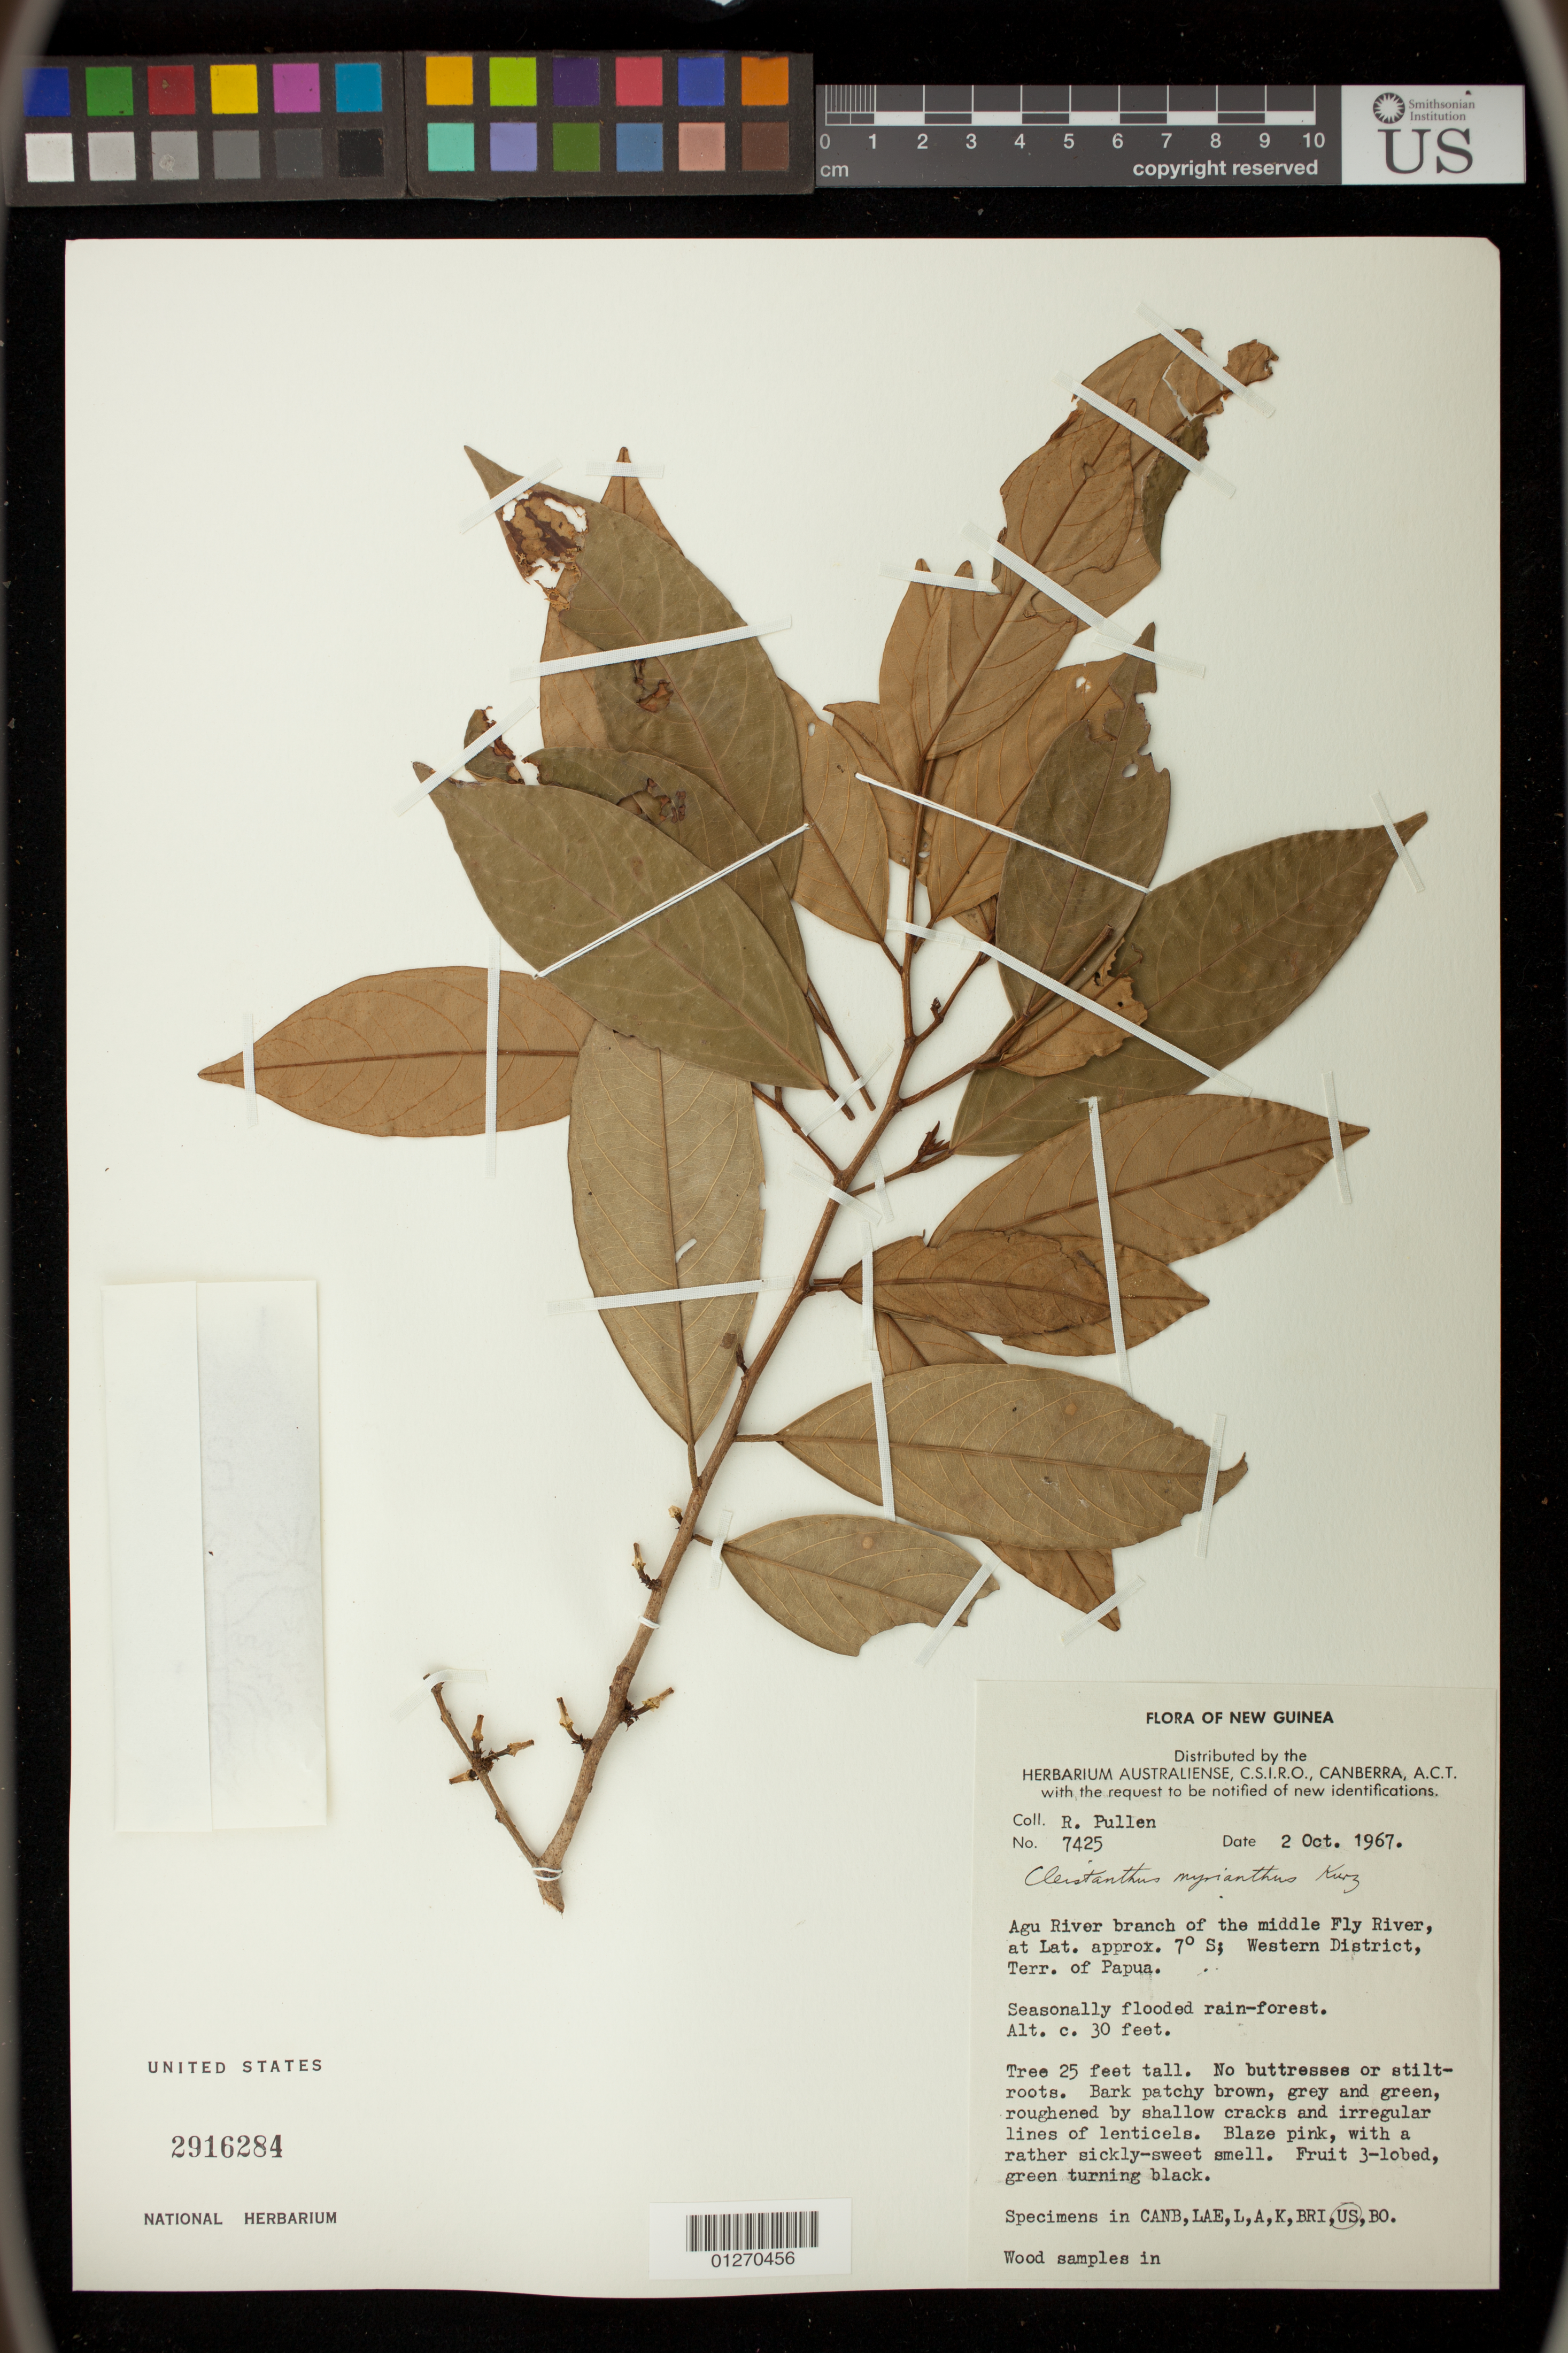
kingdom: Plantae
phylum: Tracheophyta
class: Magnoliopsida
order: Malpighiales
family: Phyllanthaceae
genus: Cleistanthus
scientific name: Cleistanthus myrianthus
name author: (Hassk.) Kurz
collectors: R. Pullen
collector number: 7425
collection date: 1967-10-02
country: Papua New Guinea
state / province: Western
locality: Agu River branch of the middle Fly River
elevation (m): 9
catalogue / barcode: US 2916284